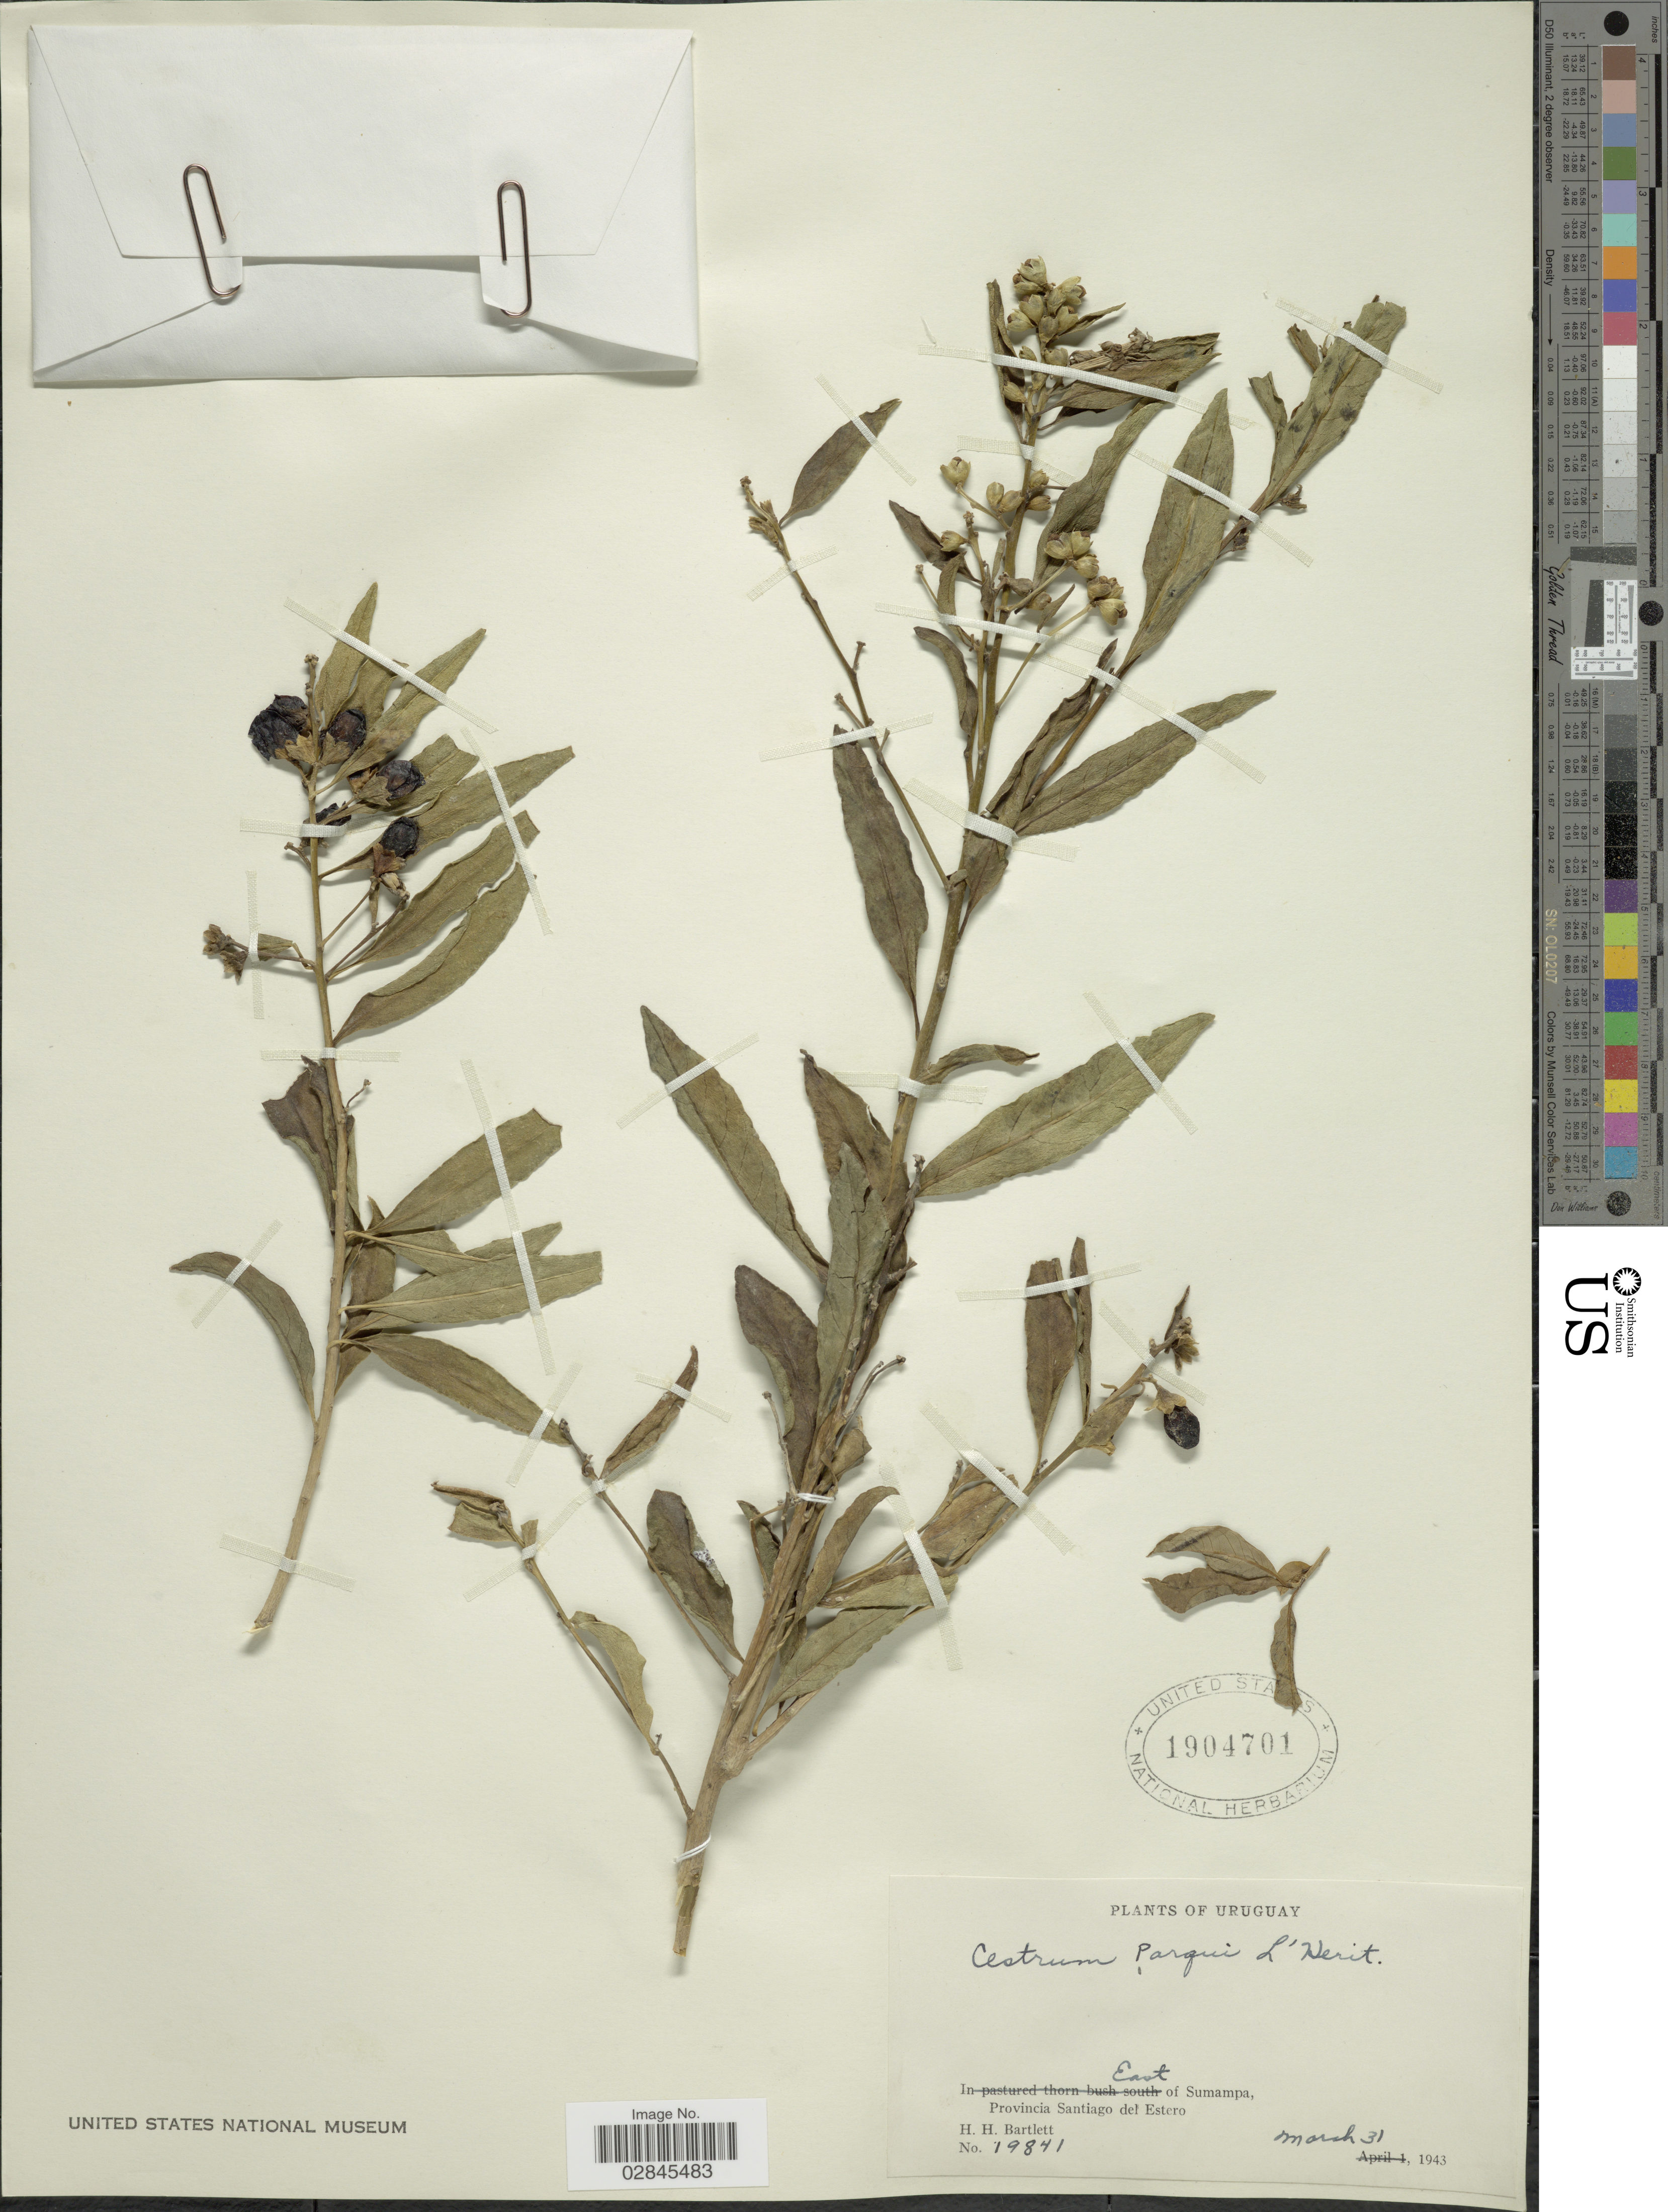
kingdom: Plantae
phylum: Tracheophyta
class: Magnoliopsida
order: Solanales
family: Solanaceae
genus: Cestrum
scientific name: Cestrum parqui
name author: L'Hér.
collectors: H. H. Bartlett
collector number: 19841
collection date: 1943-03-31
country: Argentina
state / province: Santiago del Estero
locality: East of Sumampa.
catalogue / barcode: US 1904701